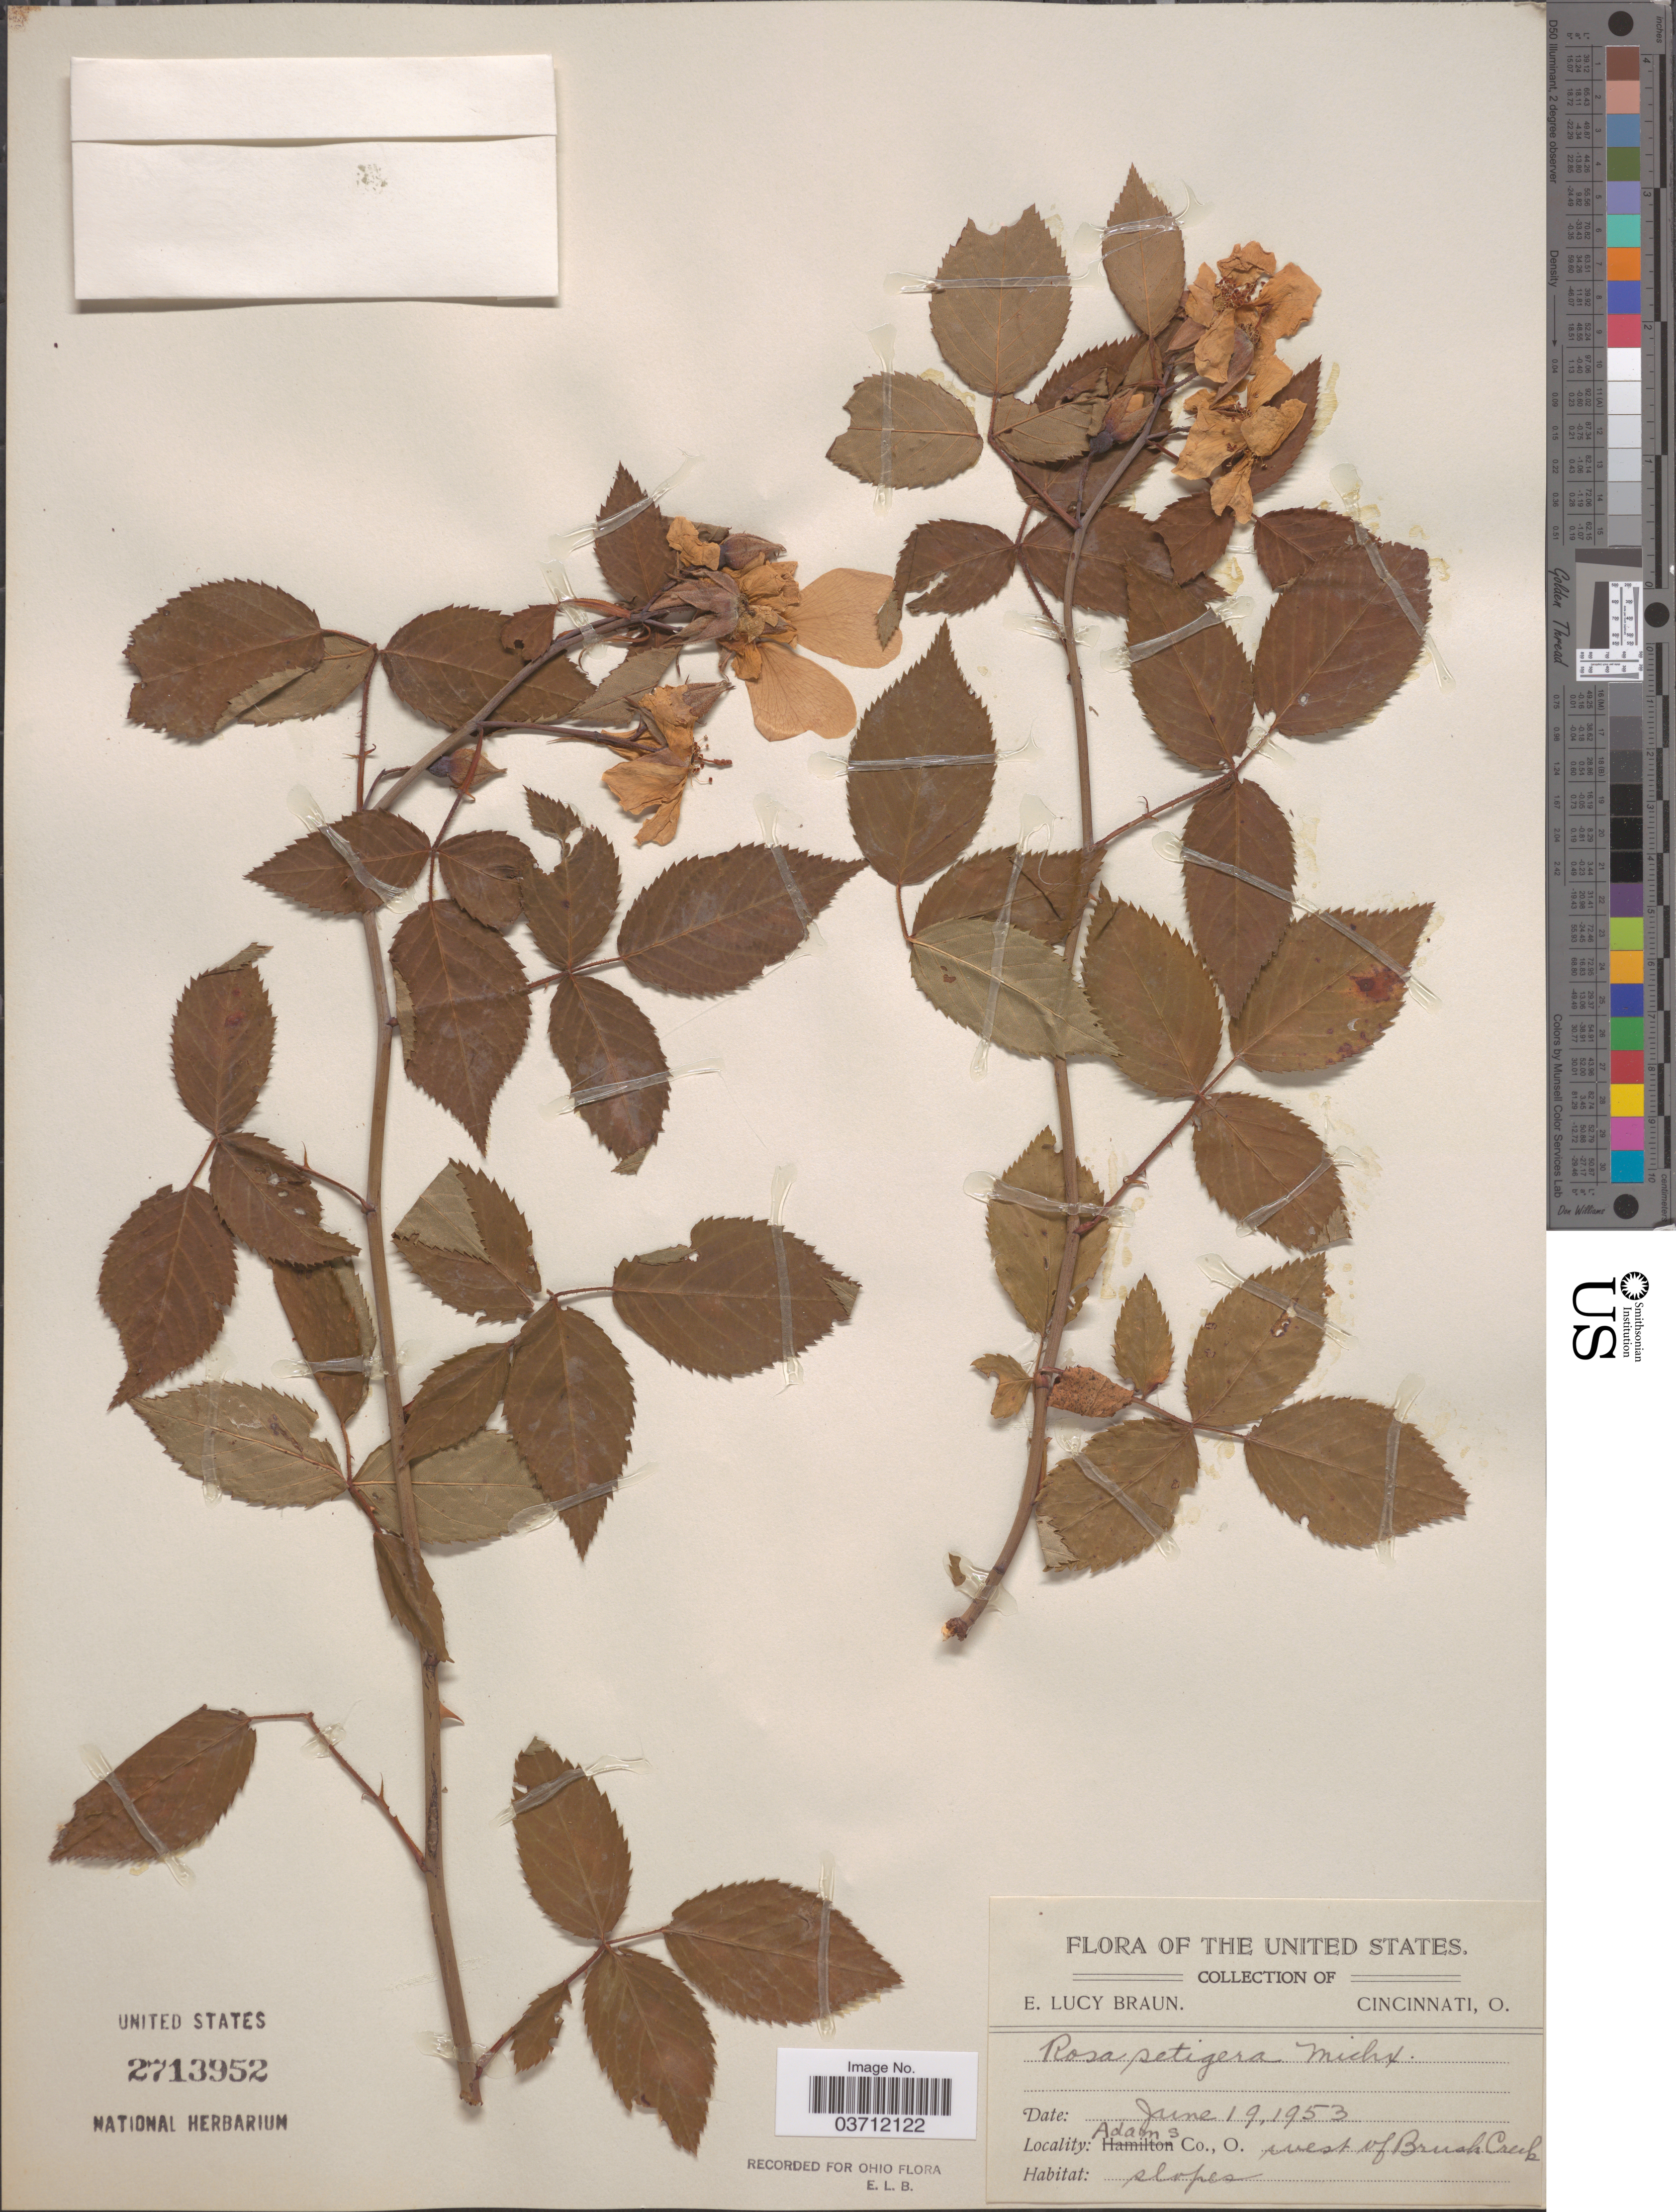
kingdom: Plantae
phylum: Tracheophyta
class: Magnoliopsida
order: Rosales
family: Rosaceae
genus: Rosa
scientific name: Rosa setigera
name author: Michx.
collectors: E. L. Braun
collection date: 1953-06-19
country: United States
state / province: Ohio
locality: Adams Co., west of Brush Creek.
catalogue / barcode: US 2713952